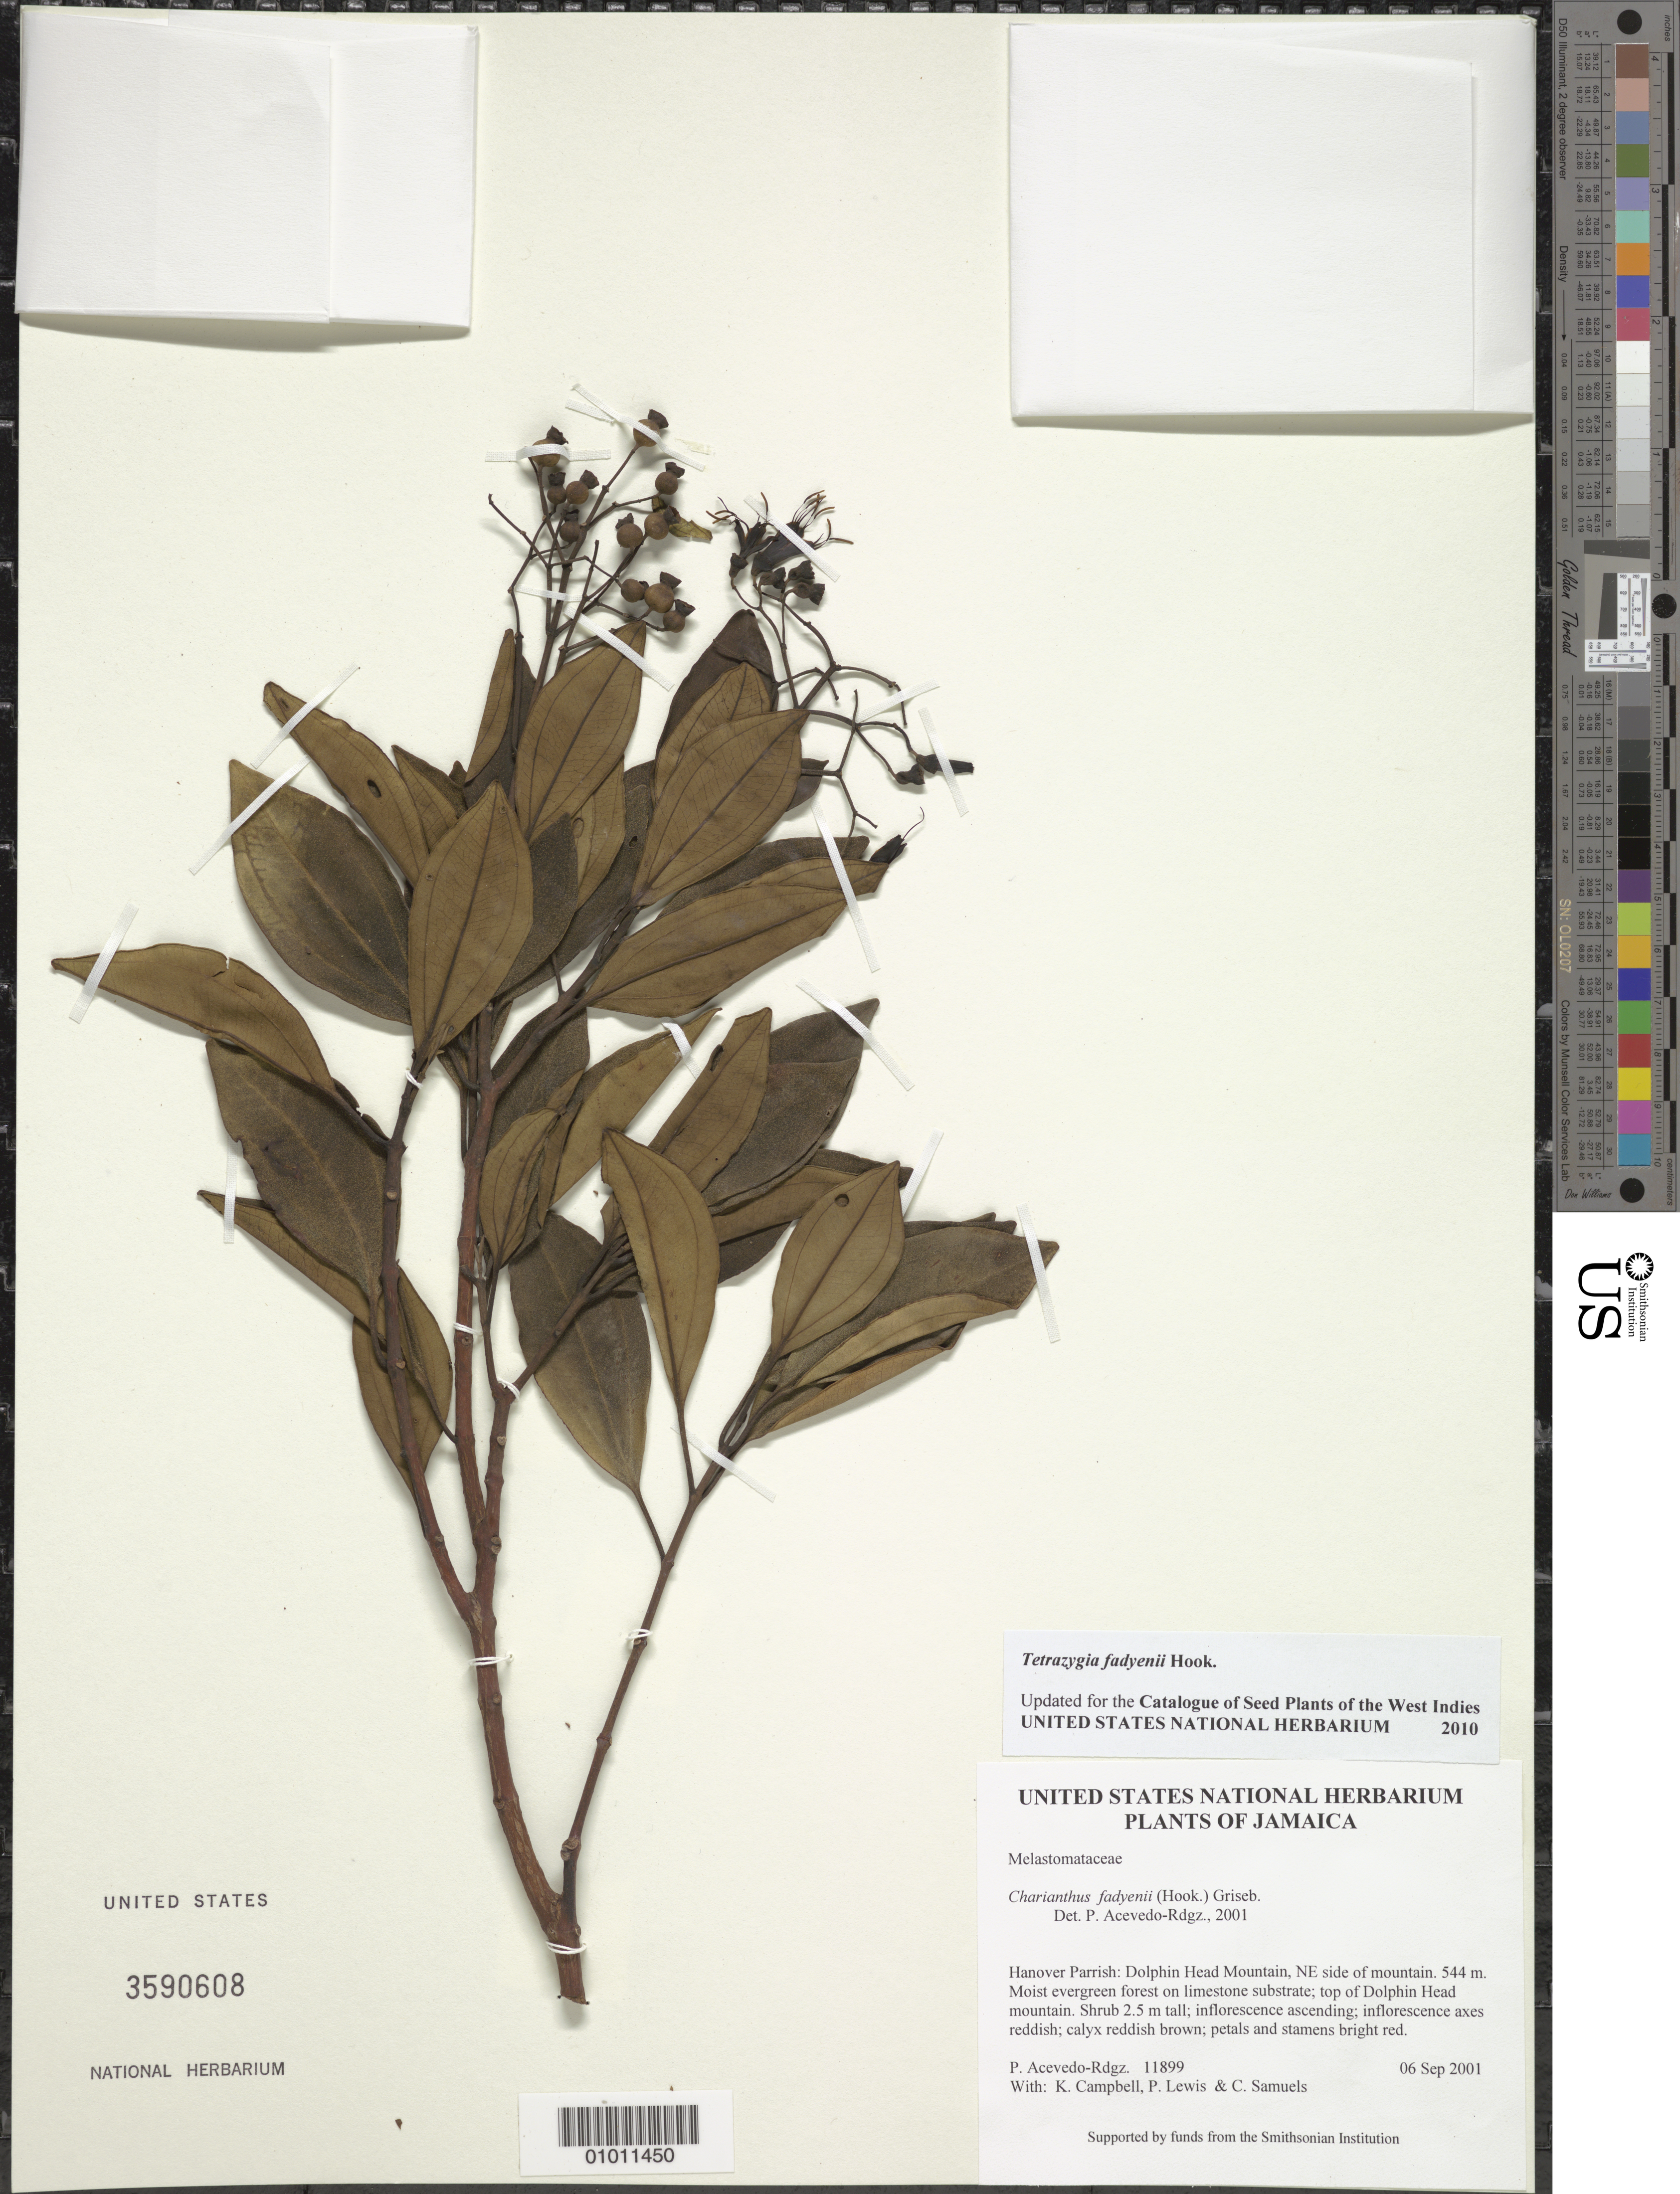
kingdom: Plantae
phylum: Tracheophyta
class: Magnoliopsida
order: Myrtales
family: Melastomataceae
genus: Charianthus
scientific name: Charianthus fadyenii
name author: (Hook.) Griseb.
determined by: Acevedo-Rodríguez, P., (BOT), Smithsonian Institution - National Museum of Natural History (UNITED STATES)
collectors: P. Acevedo-Rodr., K. Campbell, P. Lewis & C. Samuels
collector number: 11899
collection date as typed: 06 Sep 2001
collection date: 2001-09-06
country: Jamaica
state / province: Hanover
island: Jamaica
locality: Hanover Parrish: Dolphin Head Mountain, NE side of mountain.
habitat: Moist evergreen forest on limestone substrate; top of Dolphin Head mountain.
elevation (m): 544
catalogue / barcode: US 3590608